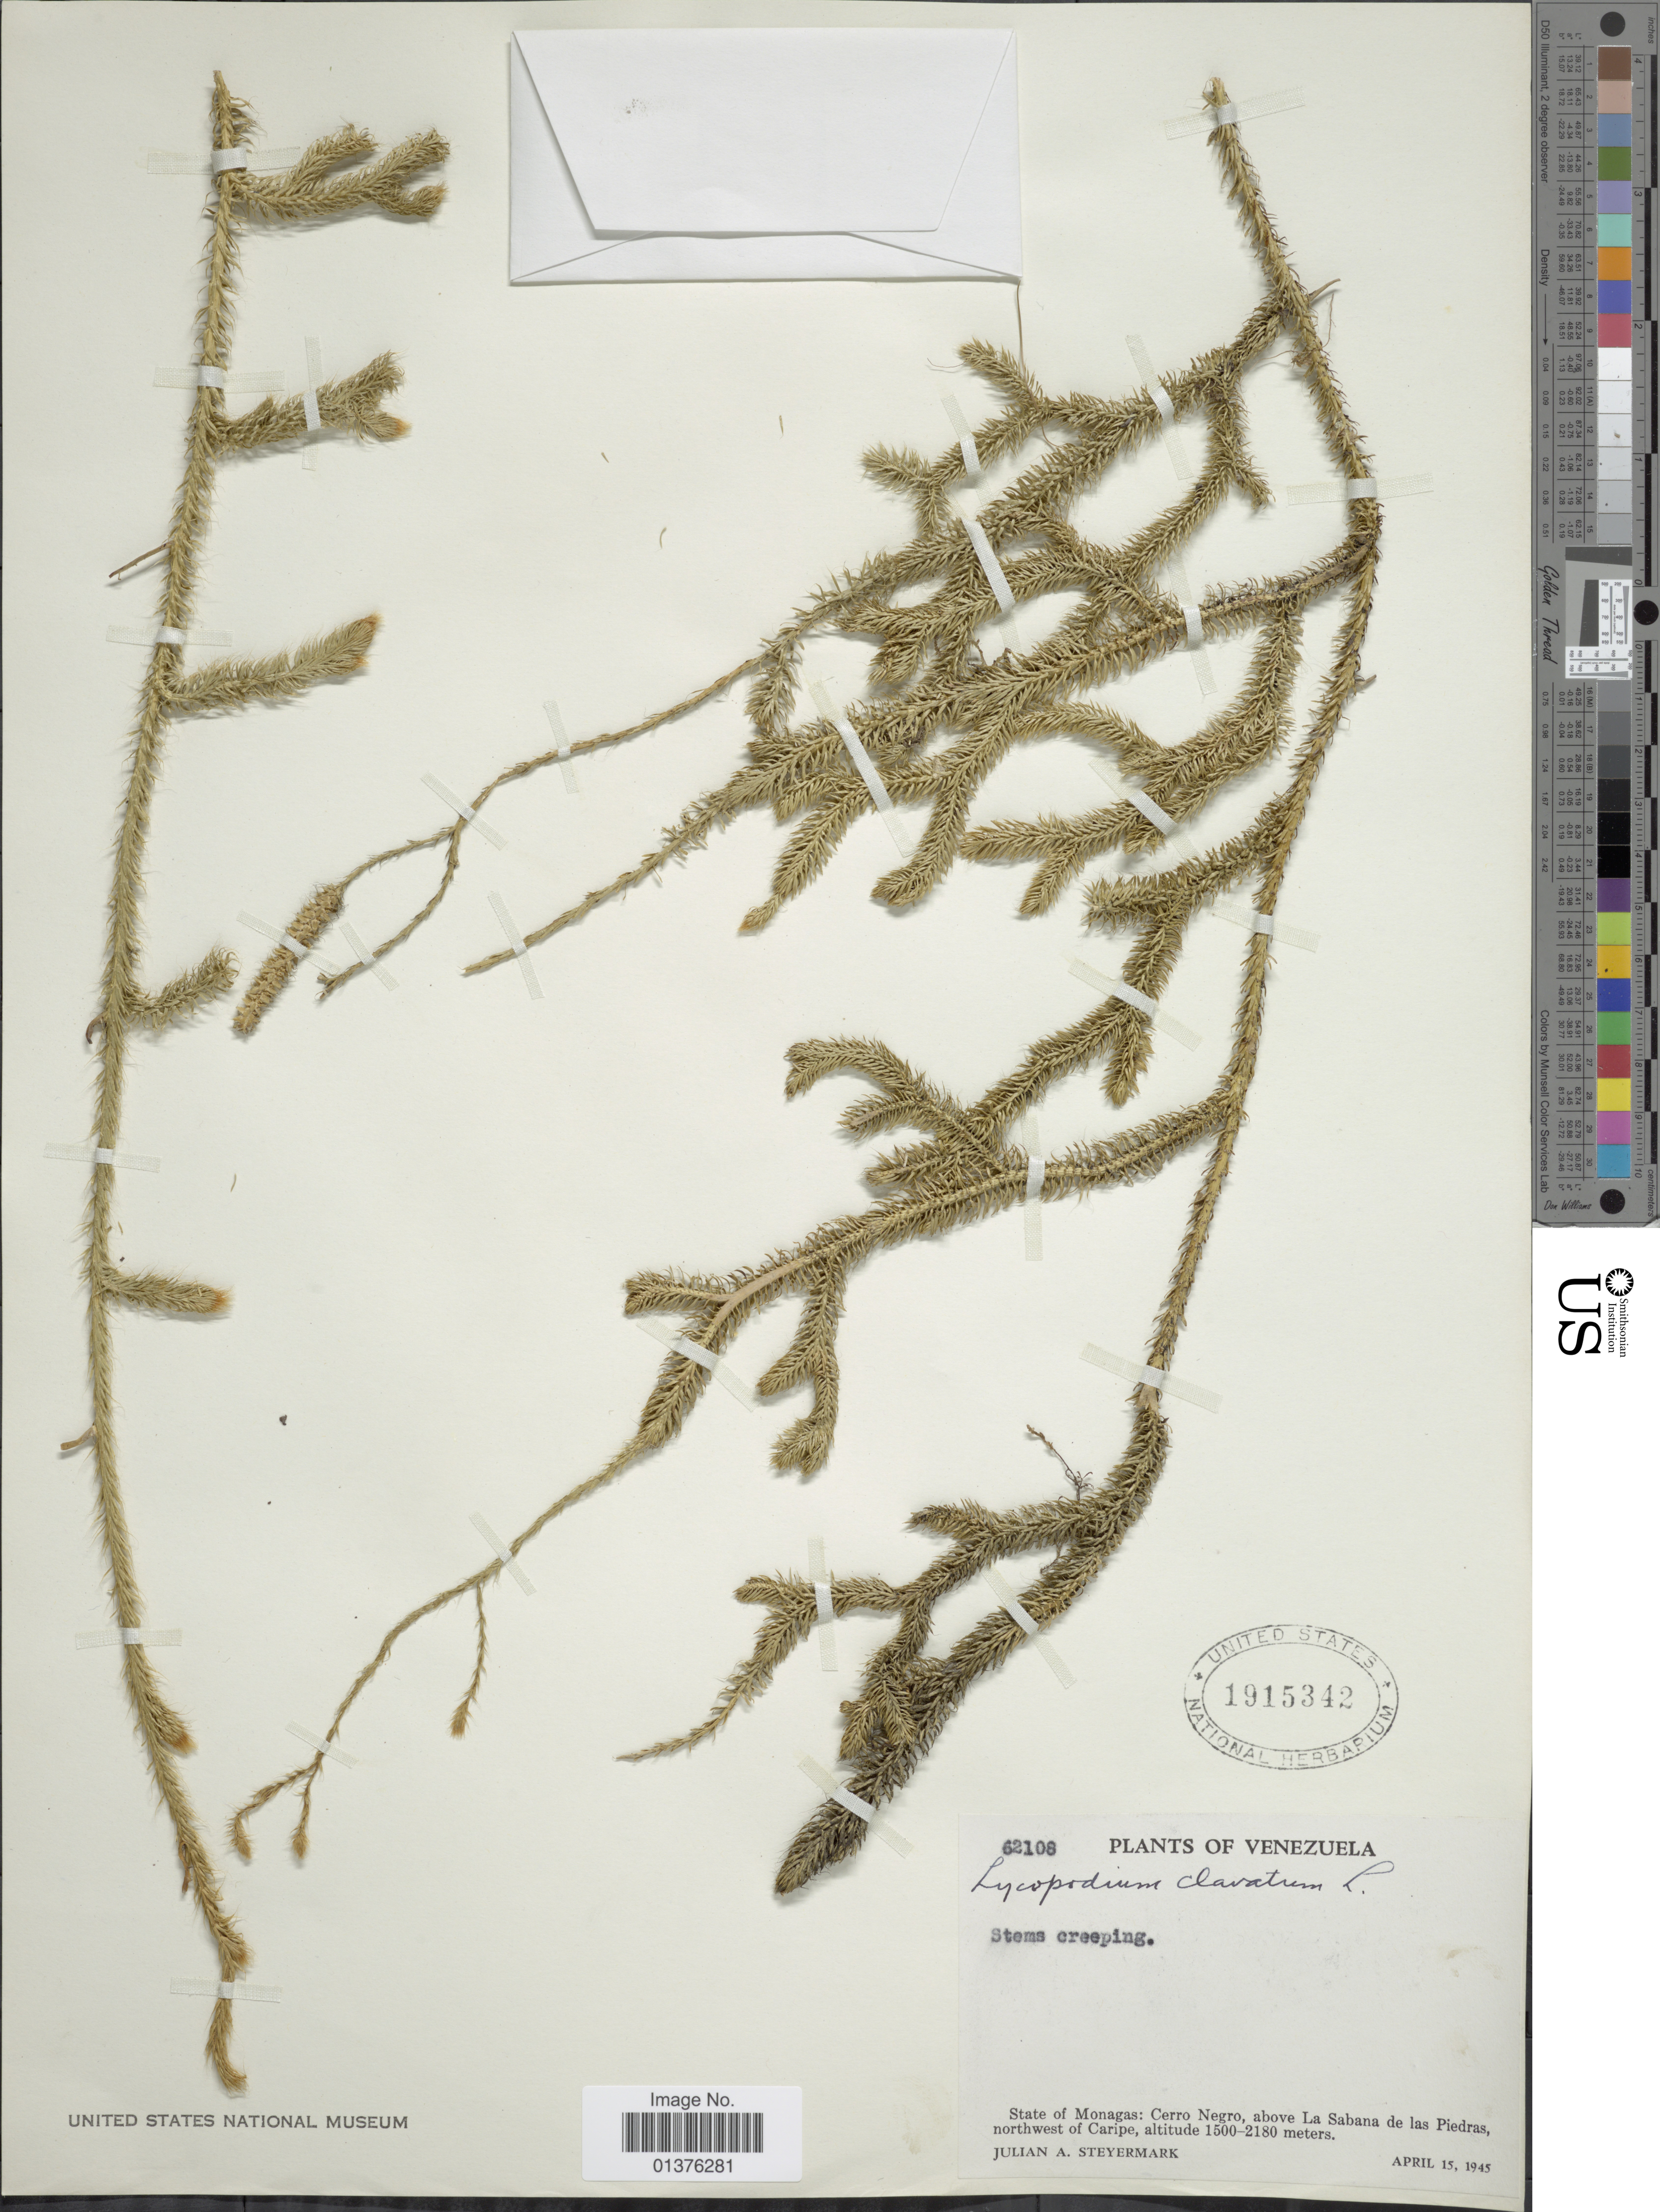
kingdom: Plantae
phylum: Tracheophyta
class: Lycopodiopsida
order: Lycopodiales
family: Lycopodiaceae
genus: Lycopodium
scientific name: Lycopodium clavatum subsp. clavatum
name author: L.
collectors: J. Steyermark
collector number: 62108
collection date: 1945-04-15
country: Venezuela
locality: State of Monagas: Cerro Negro, above La Sabana de las Piedras, northwest of Caripe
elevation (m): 1500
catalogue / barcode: US 1915342